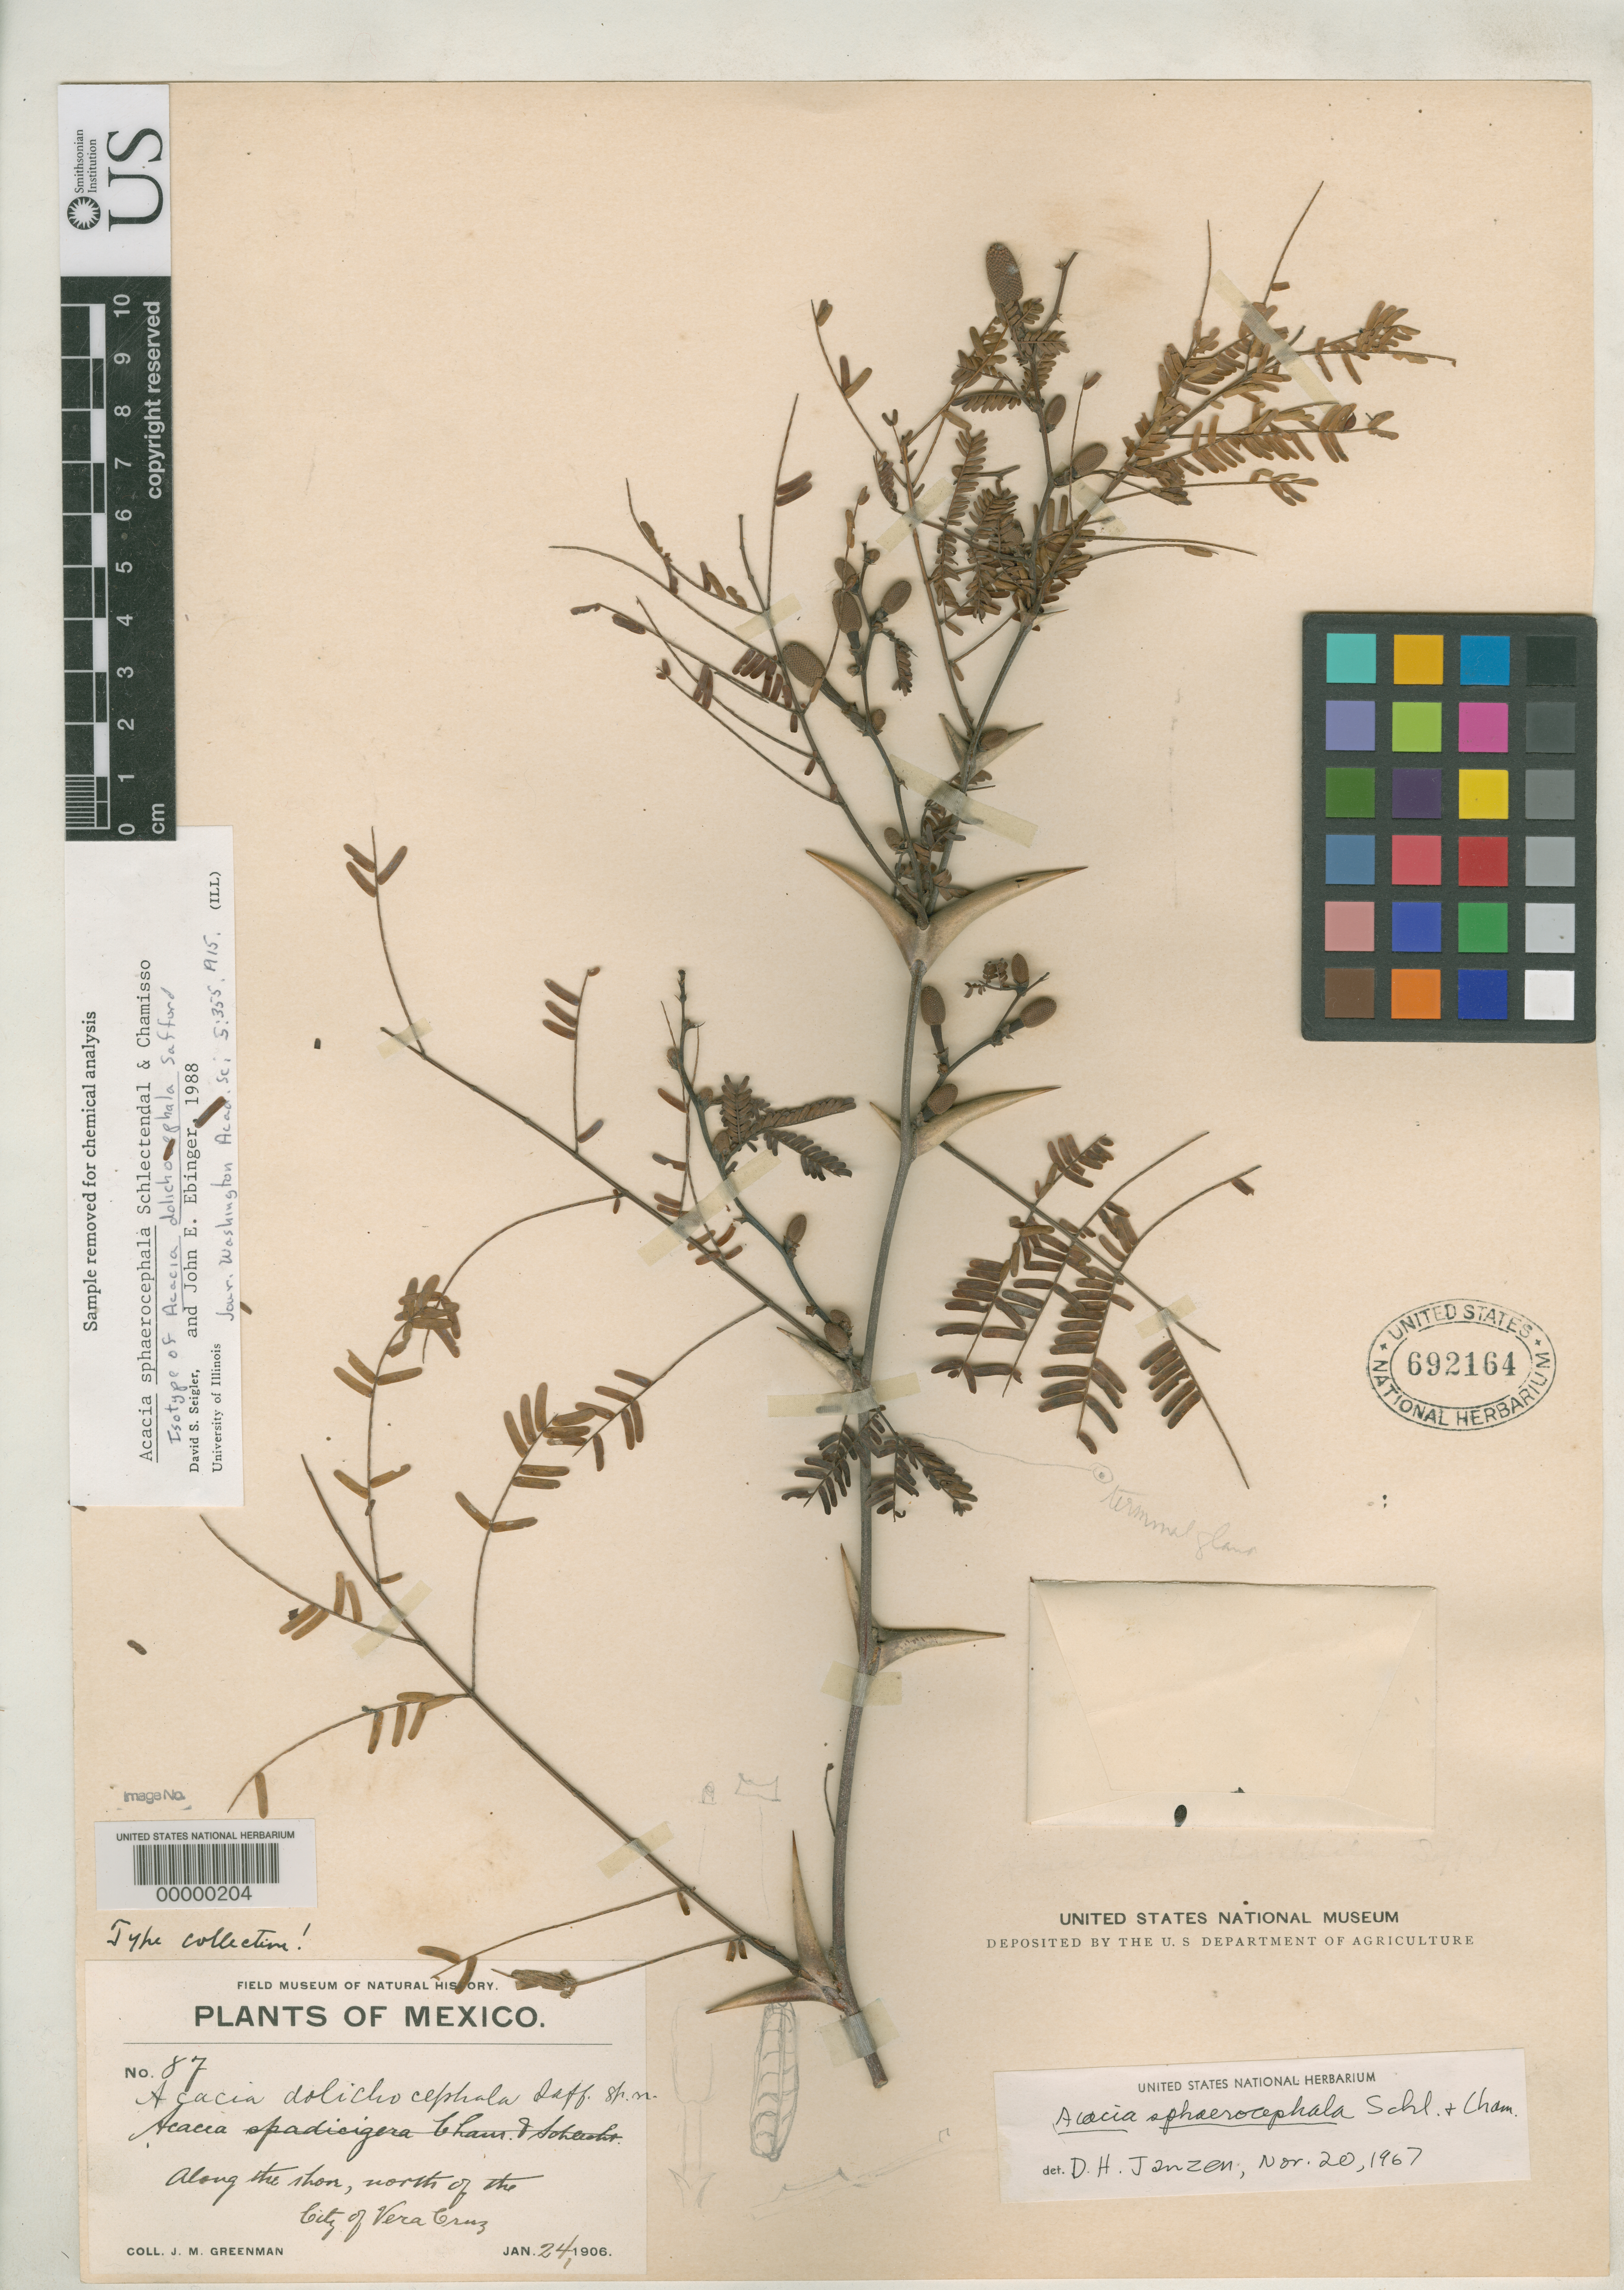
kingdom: Plantae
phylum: Tracheophyta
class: Magnoliopsida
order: Fabales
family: Fabaceae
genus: Acacia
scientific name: Acacia dolichocephala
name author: Saff.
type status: Isotype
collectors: J. M. Greenman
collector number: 87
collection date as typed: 24 Jan 1906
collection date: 1906-01-24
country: Mexico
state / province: Veracruz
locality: Veracruz.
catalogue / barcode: US 692164